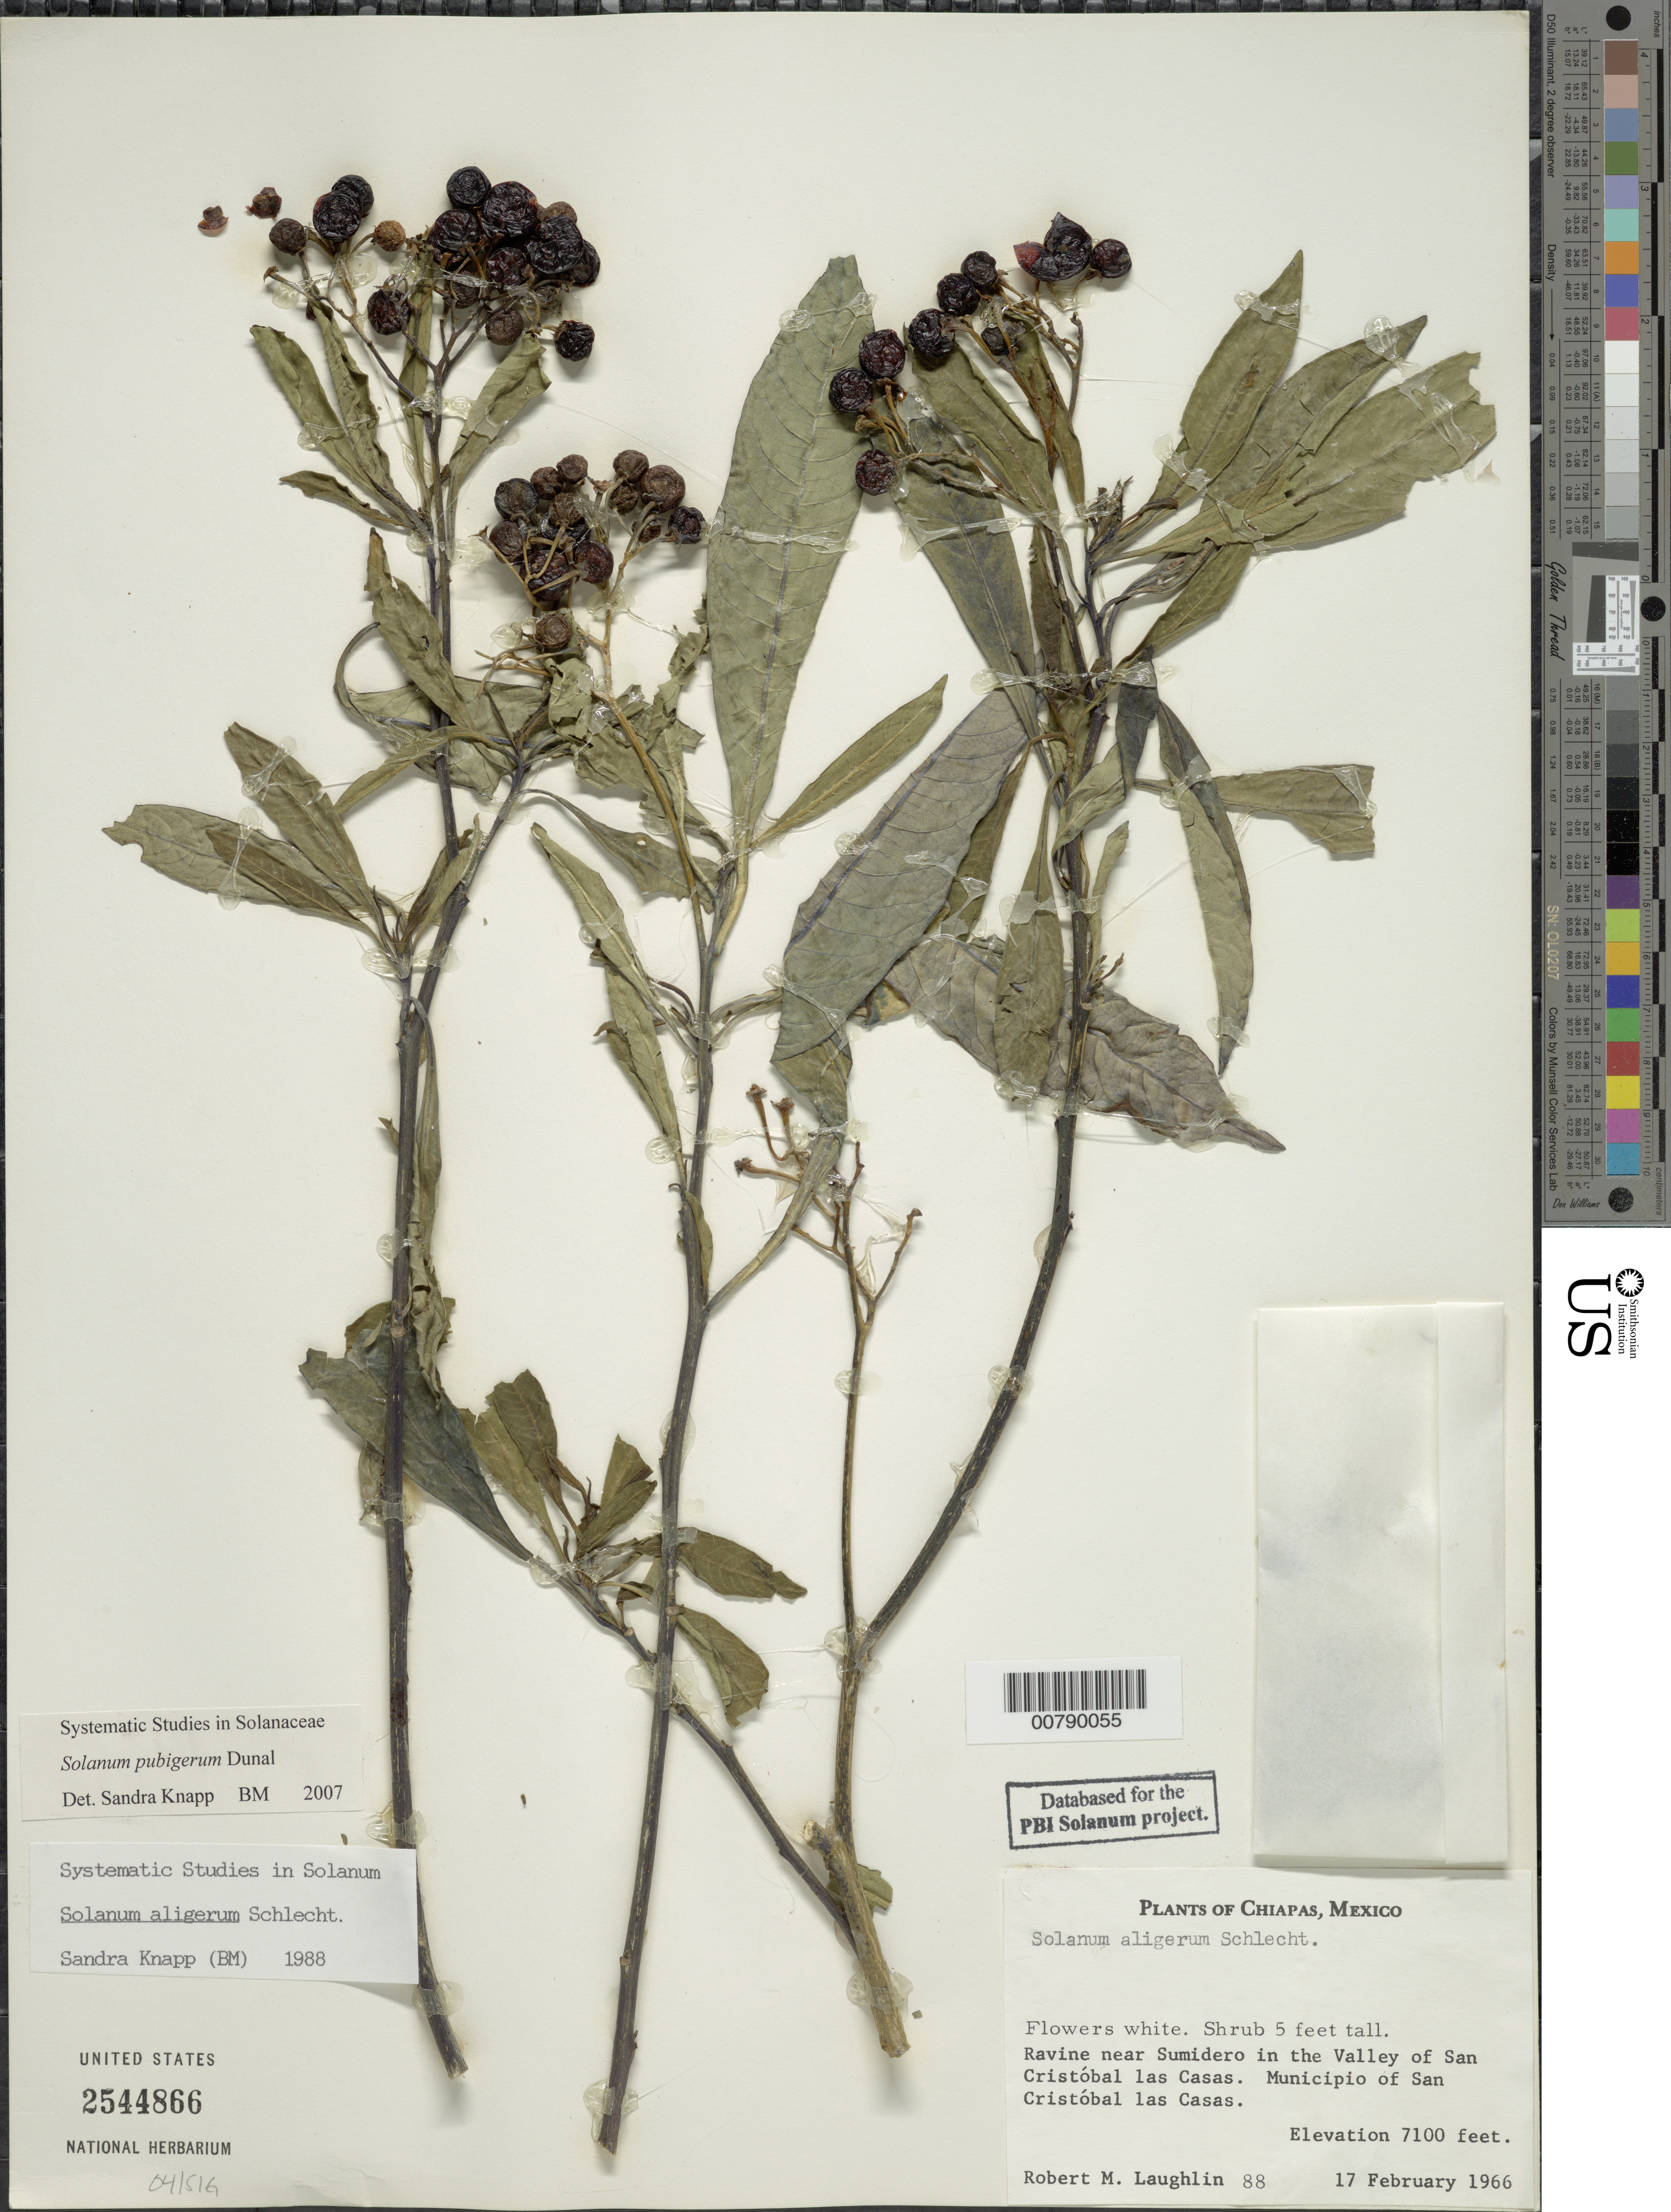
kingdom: Plantae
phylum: Tracheophyta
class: Magnoliopsida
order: Solanales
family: Solanaceae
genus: Solanum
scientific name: Solanum pubigerum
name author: Dunal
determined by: Knapp, S. D.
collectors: R. M. Laughlin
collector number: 88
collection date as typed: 17 Feb 1966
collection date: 1966-02-17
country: Mexico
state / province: Chiapas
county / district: San Cristóbal de las Casas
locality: Ravine near Sumidero in the Valley of San Cristóbal las Casas.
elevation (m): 2164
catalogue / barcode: US 2544866